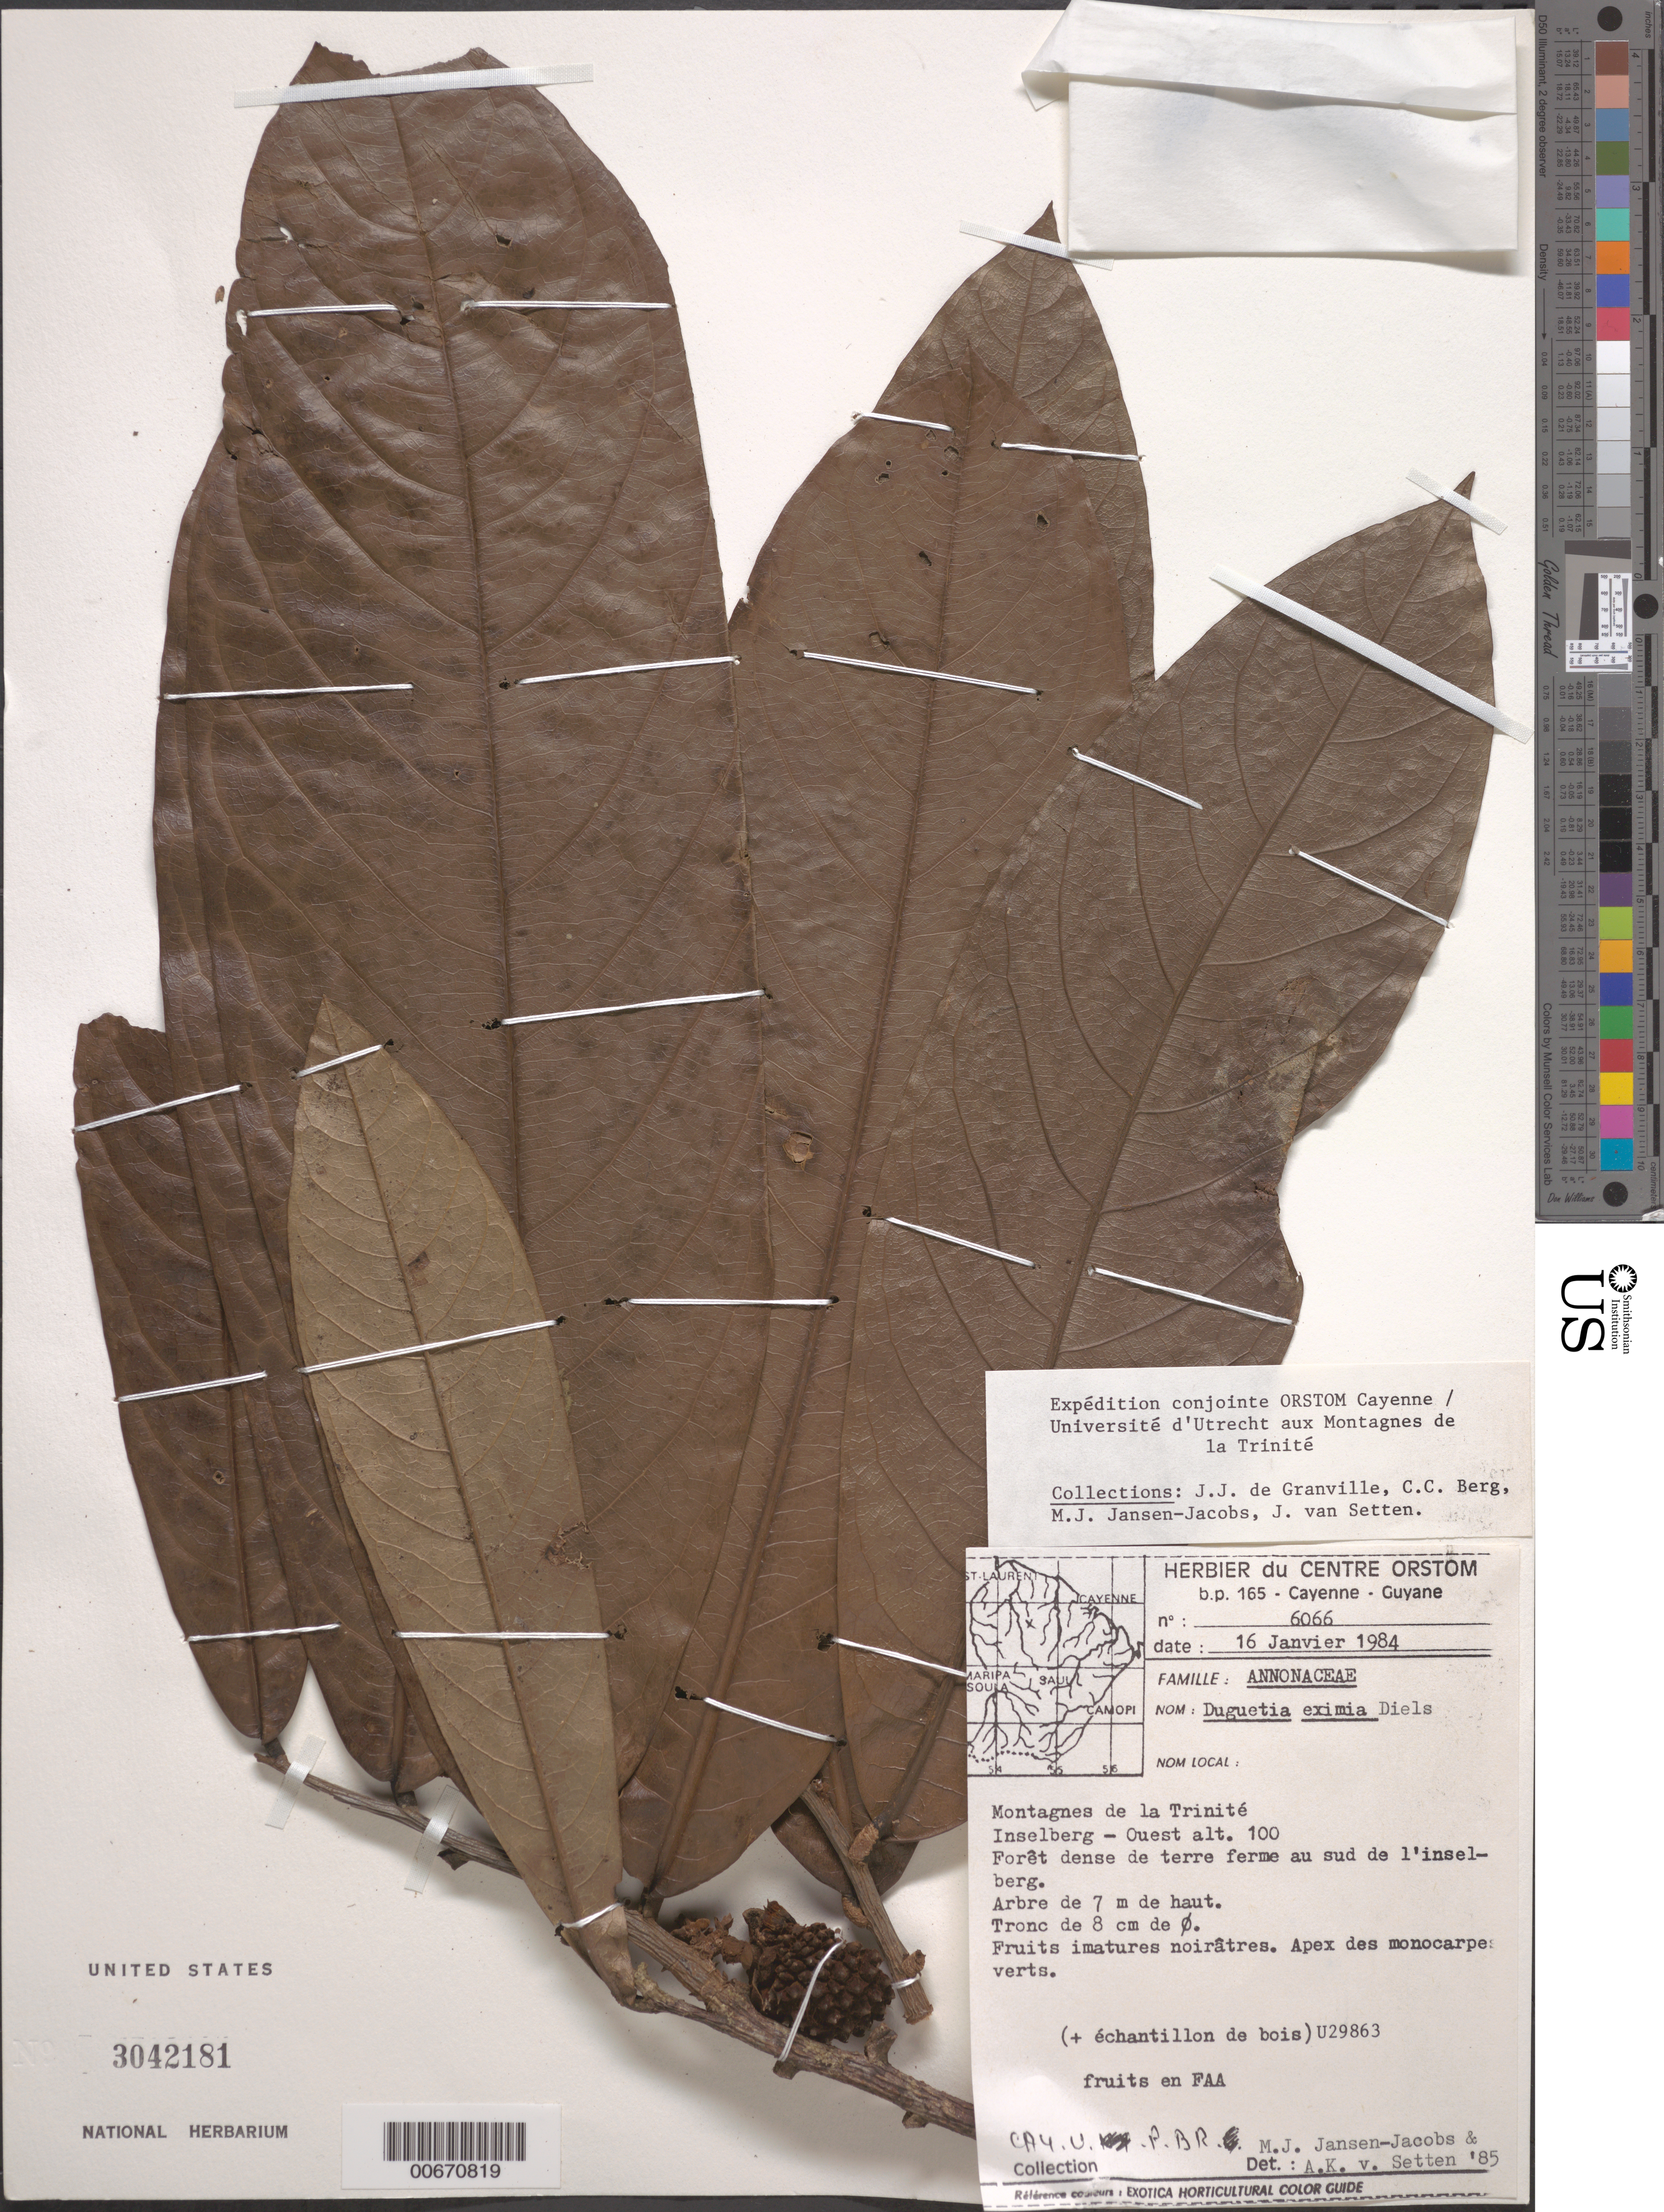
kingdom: Plantae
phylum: Tracheophyta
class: Magnoliopsida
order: Magnoliales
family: Annonaceae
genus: Duguetia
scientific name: Duguetia eximia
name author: Diels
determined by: Jansen-Jacobs, M. J.; Setten, A. K.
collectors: J.-J. de Granville, C. C. Berg, M. J. Jansen-Jacobs & J. van Setten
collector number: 6066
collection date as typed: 16-Jan-84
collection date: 1984-01-16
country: French Guiana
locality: Montagnes de la Trinité, inselberg NW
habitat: Forêt dense de terre ferme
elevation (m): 100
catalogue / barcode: US 3042181